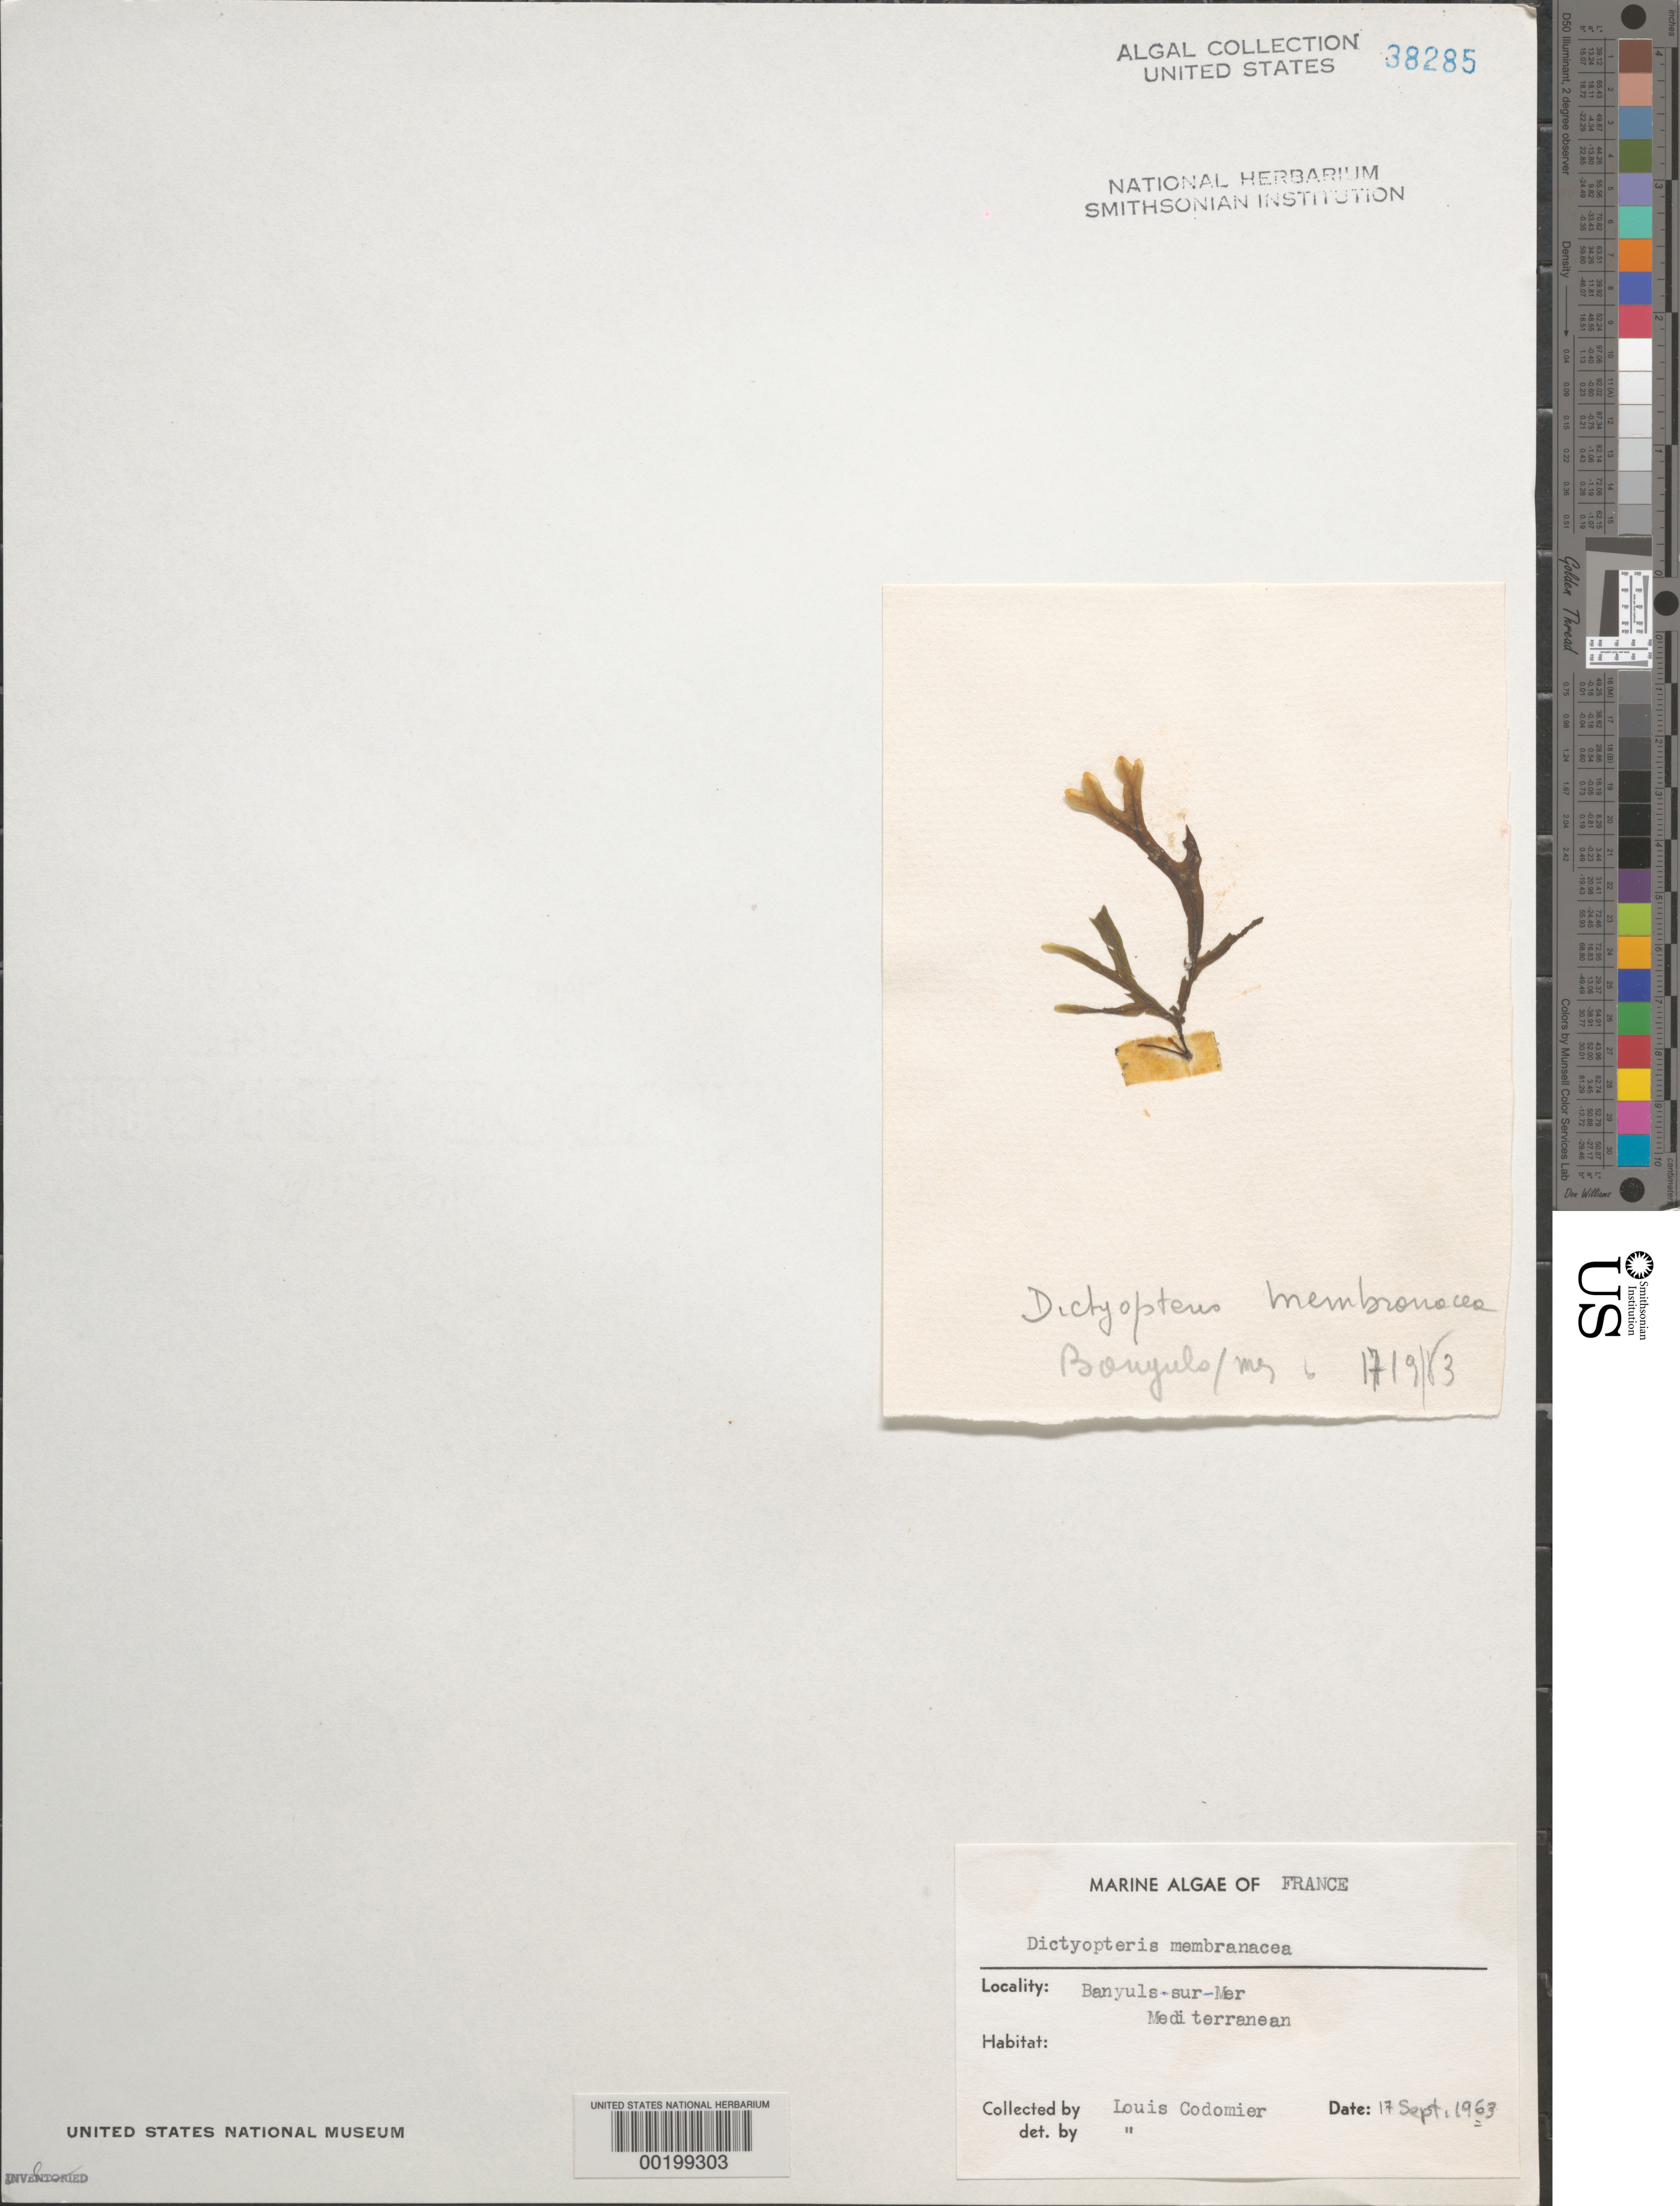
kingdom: Chromista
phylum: Ochrophyta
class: Phaeophyceae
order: Dictyotales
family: Dictyotaceae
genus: Dictyopteris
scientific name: Dictyopteris polypodioides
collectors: L. Codomier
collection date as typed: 17 Sep 1963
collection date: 1963-09-17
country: France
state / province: Occitanie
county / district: Pyrénées-Orientales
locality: Banyuls-sur-Mer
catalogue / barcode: US 38285